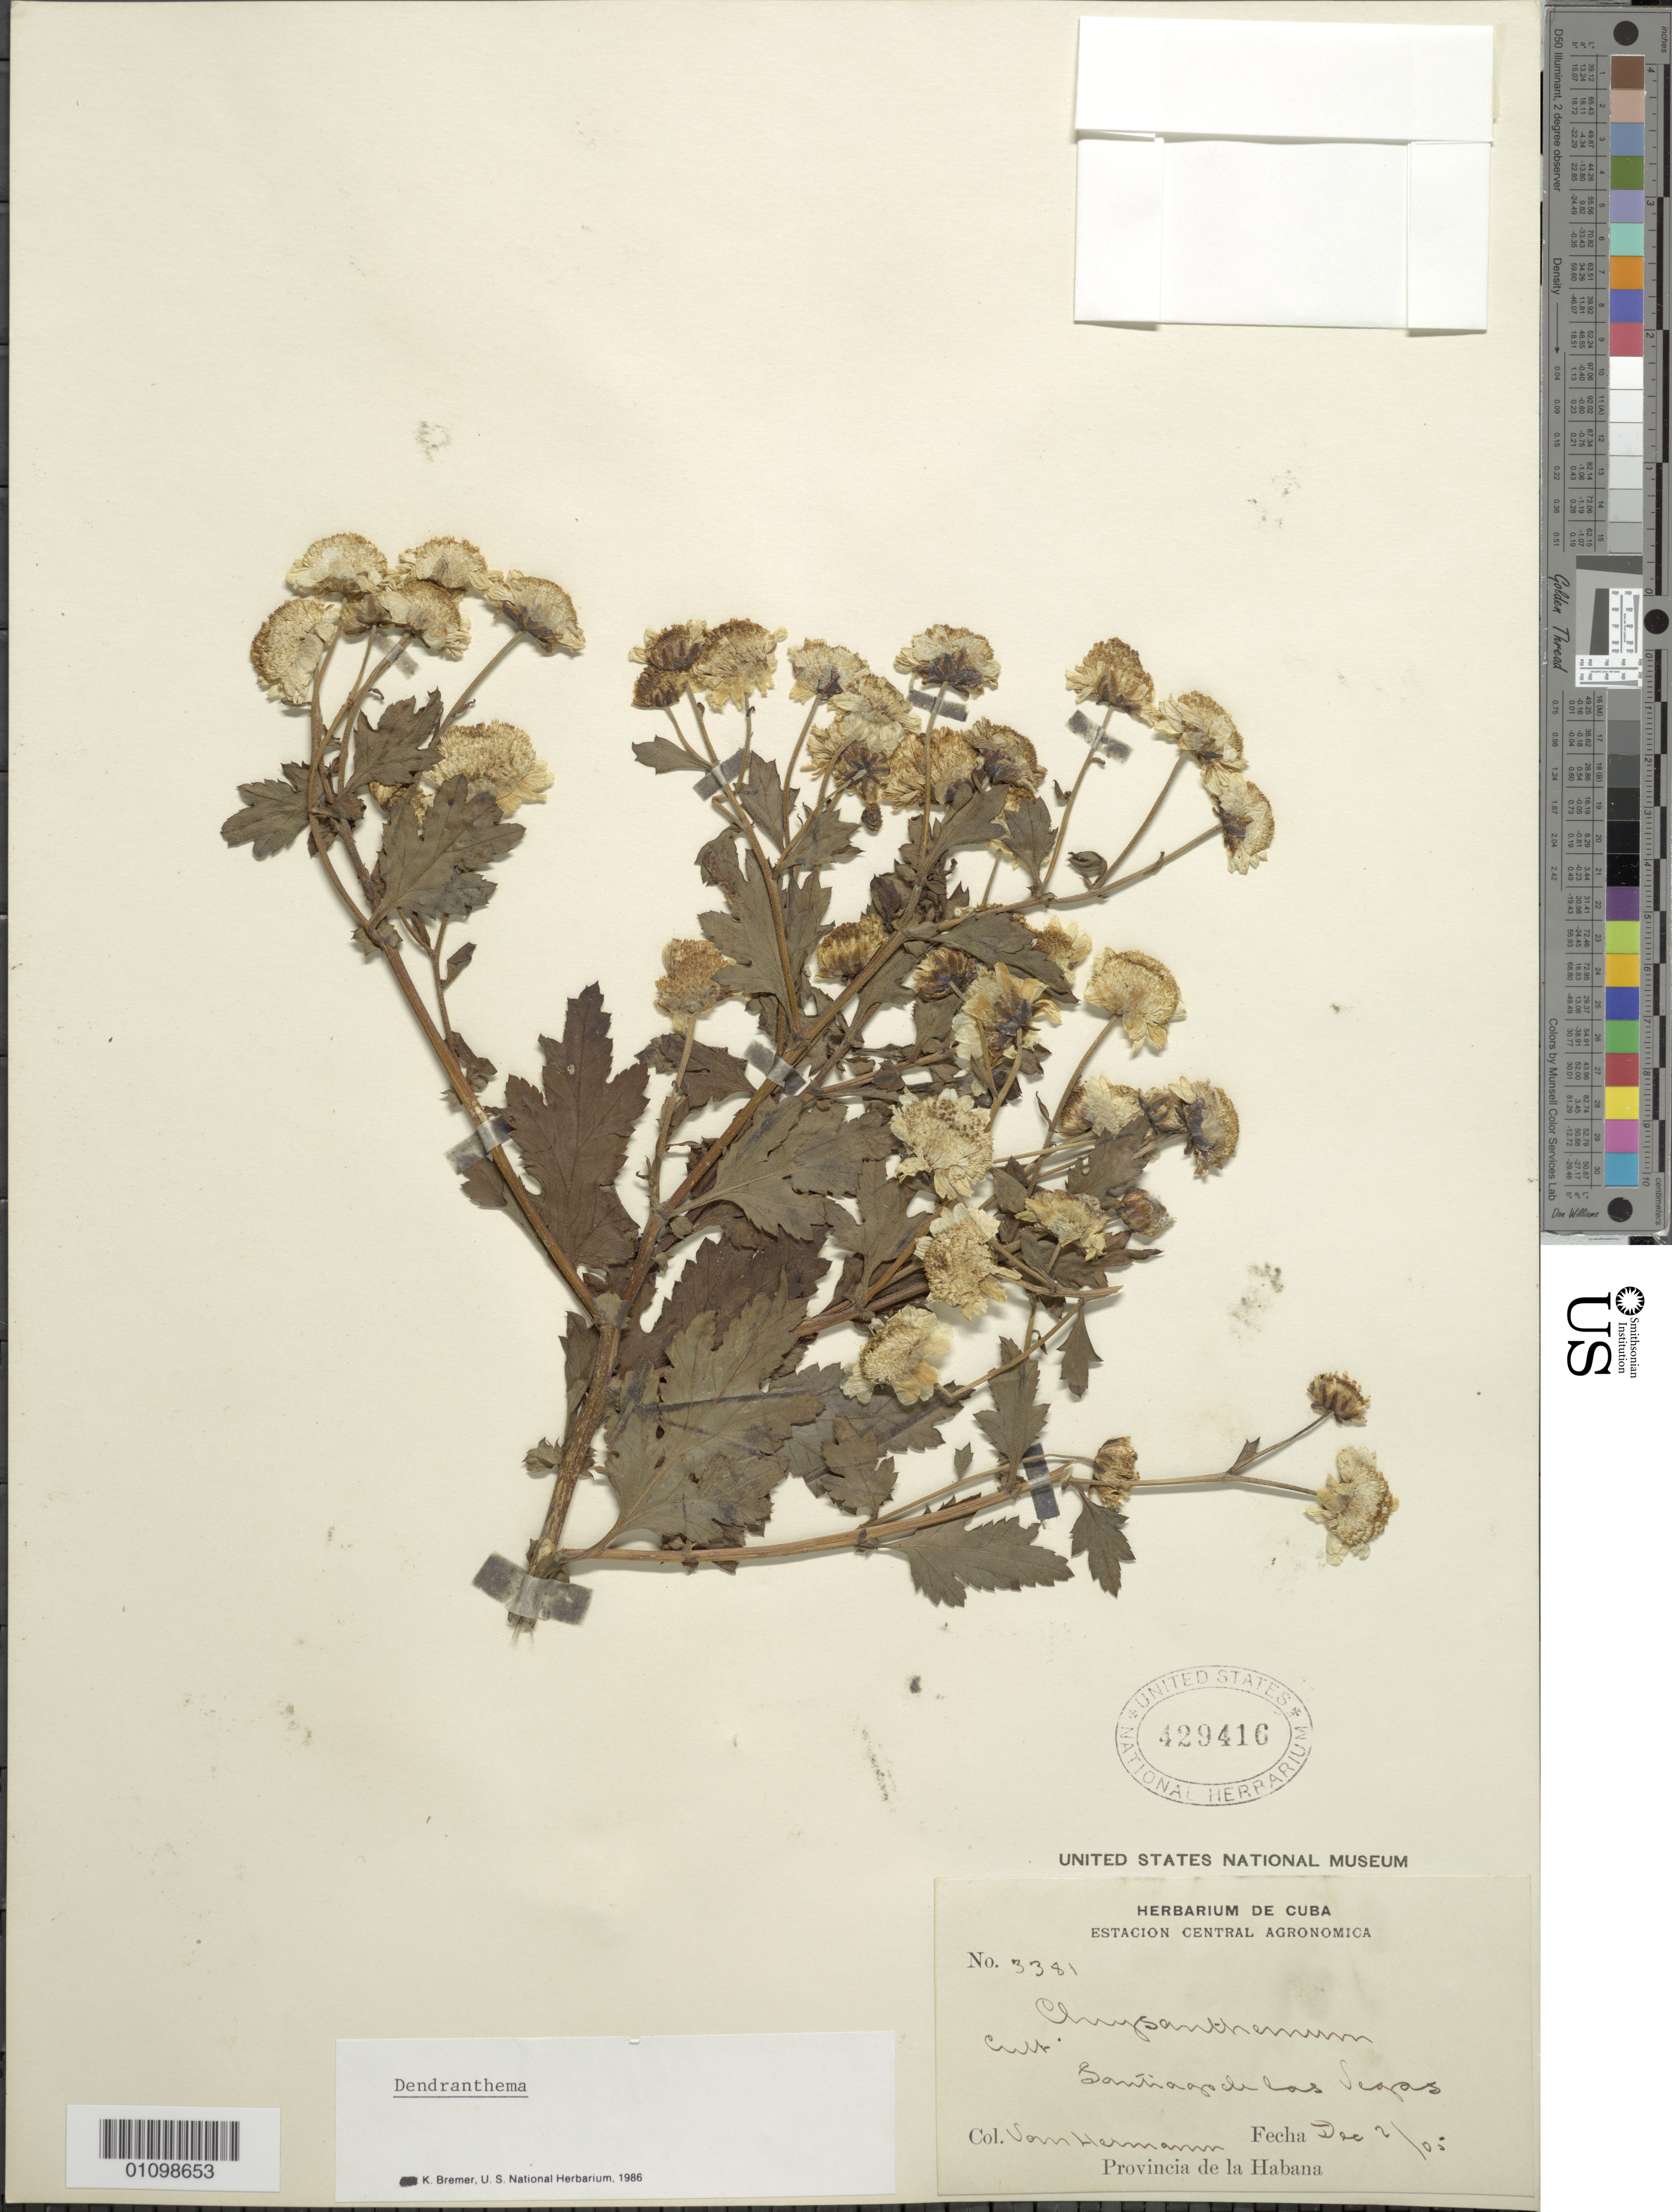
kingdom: Plantae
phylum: Tracheophyta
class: Magnoliopsida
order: Asterales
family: Asteraceae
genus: Dendranthema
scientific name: Dendranthema sp.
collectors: V. Hermann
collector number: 3381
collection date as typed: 02 Dec 1905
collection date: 1905-12-02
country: Cuba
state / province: La Habana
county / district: Municipio Boyeros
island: Cuba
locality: Santiago de las Vegas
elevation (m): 97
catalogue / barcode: US 429416